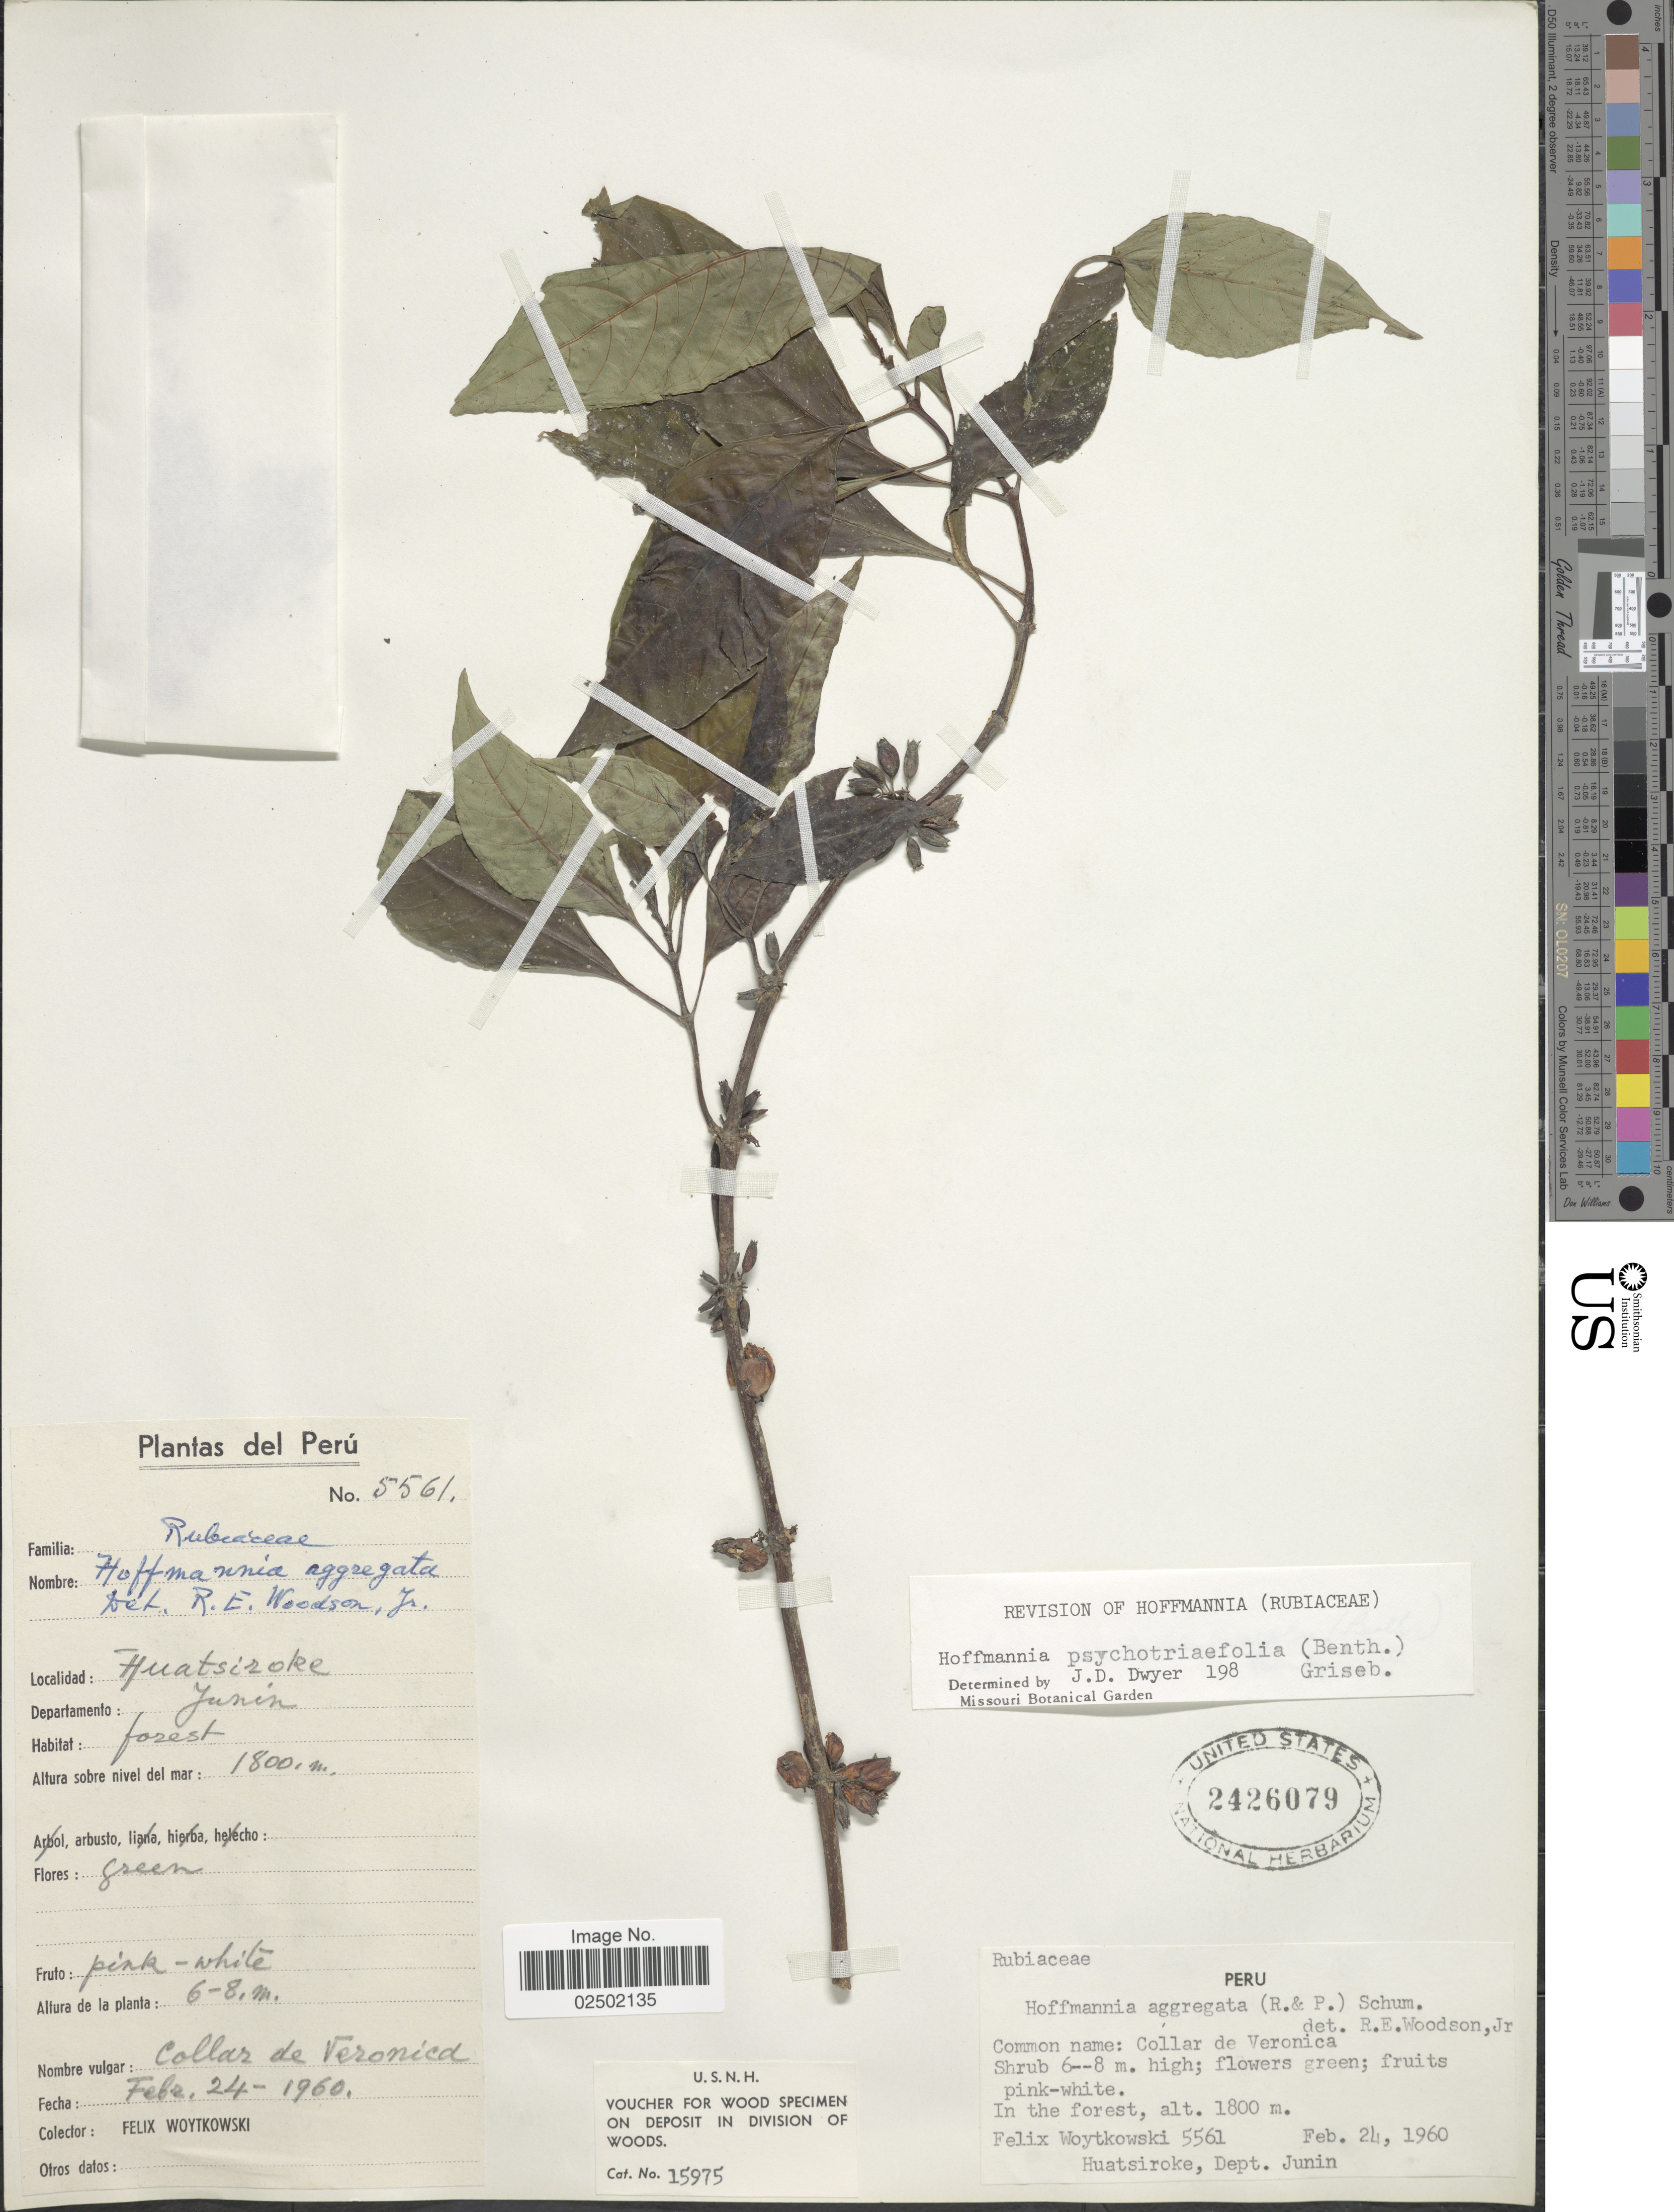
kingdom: Plantae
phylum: Tracheophyta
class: Magnoliopsida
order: Gentianales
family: Rubiaceae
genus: Hoffmannia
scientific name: Hoffmannia psychotriifolia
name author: (Benth.) Griseb.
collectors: F. Woytkowski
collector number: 5561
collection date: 1960-02-24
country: Peru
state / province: Junín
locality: Huatsiroke, Dept. Junin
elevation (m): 1800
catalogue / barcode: US 2426079